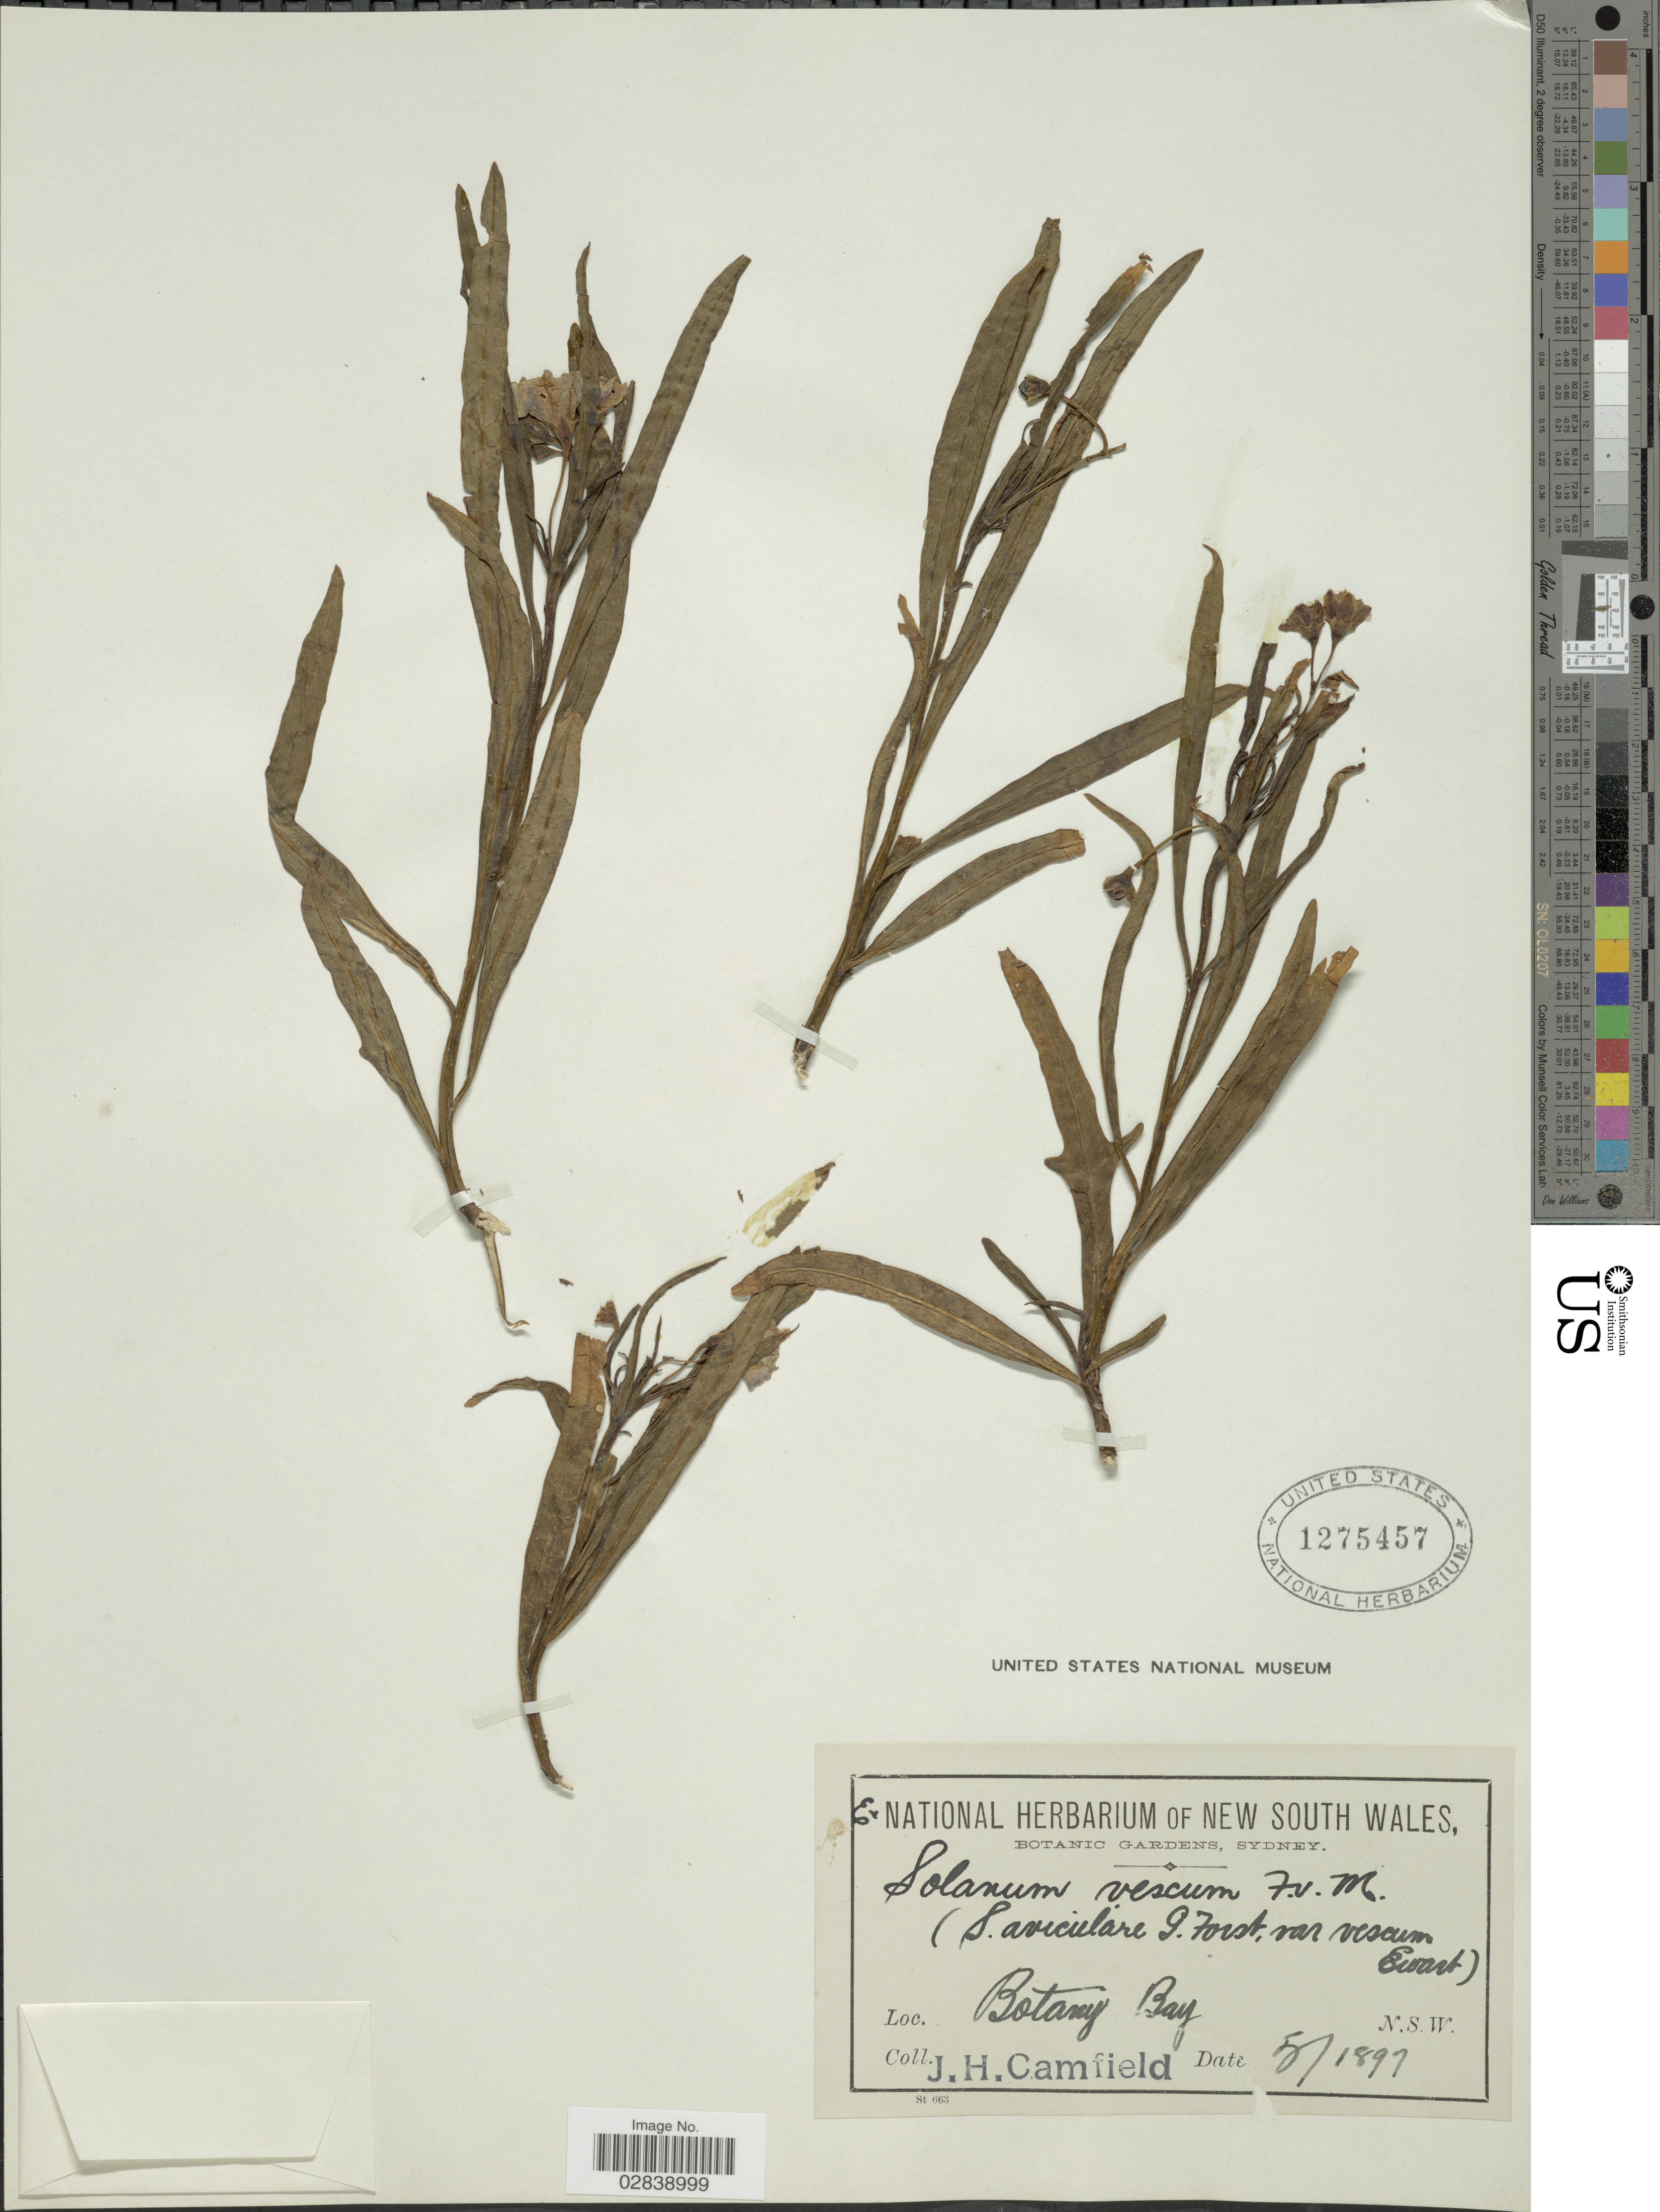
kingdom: Plantae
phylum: Tracheophyta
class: Magnoliopsida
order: Solanales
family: Solanaceae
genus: Solanum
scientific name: Solanum vescum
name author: F. Muell.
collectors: J. Camfield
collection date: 1897-05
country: Australia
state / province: New South Wales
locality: Botany Bay.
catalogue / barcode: US 1275457